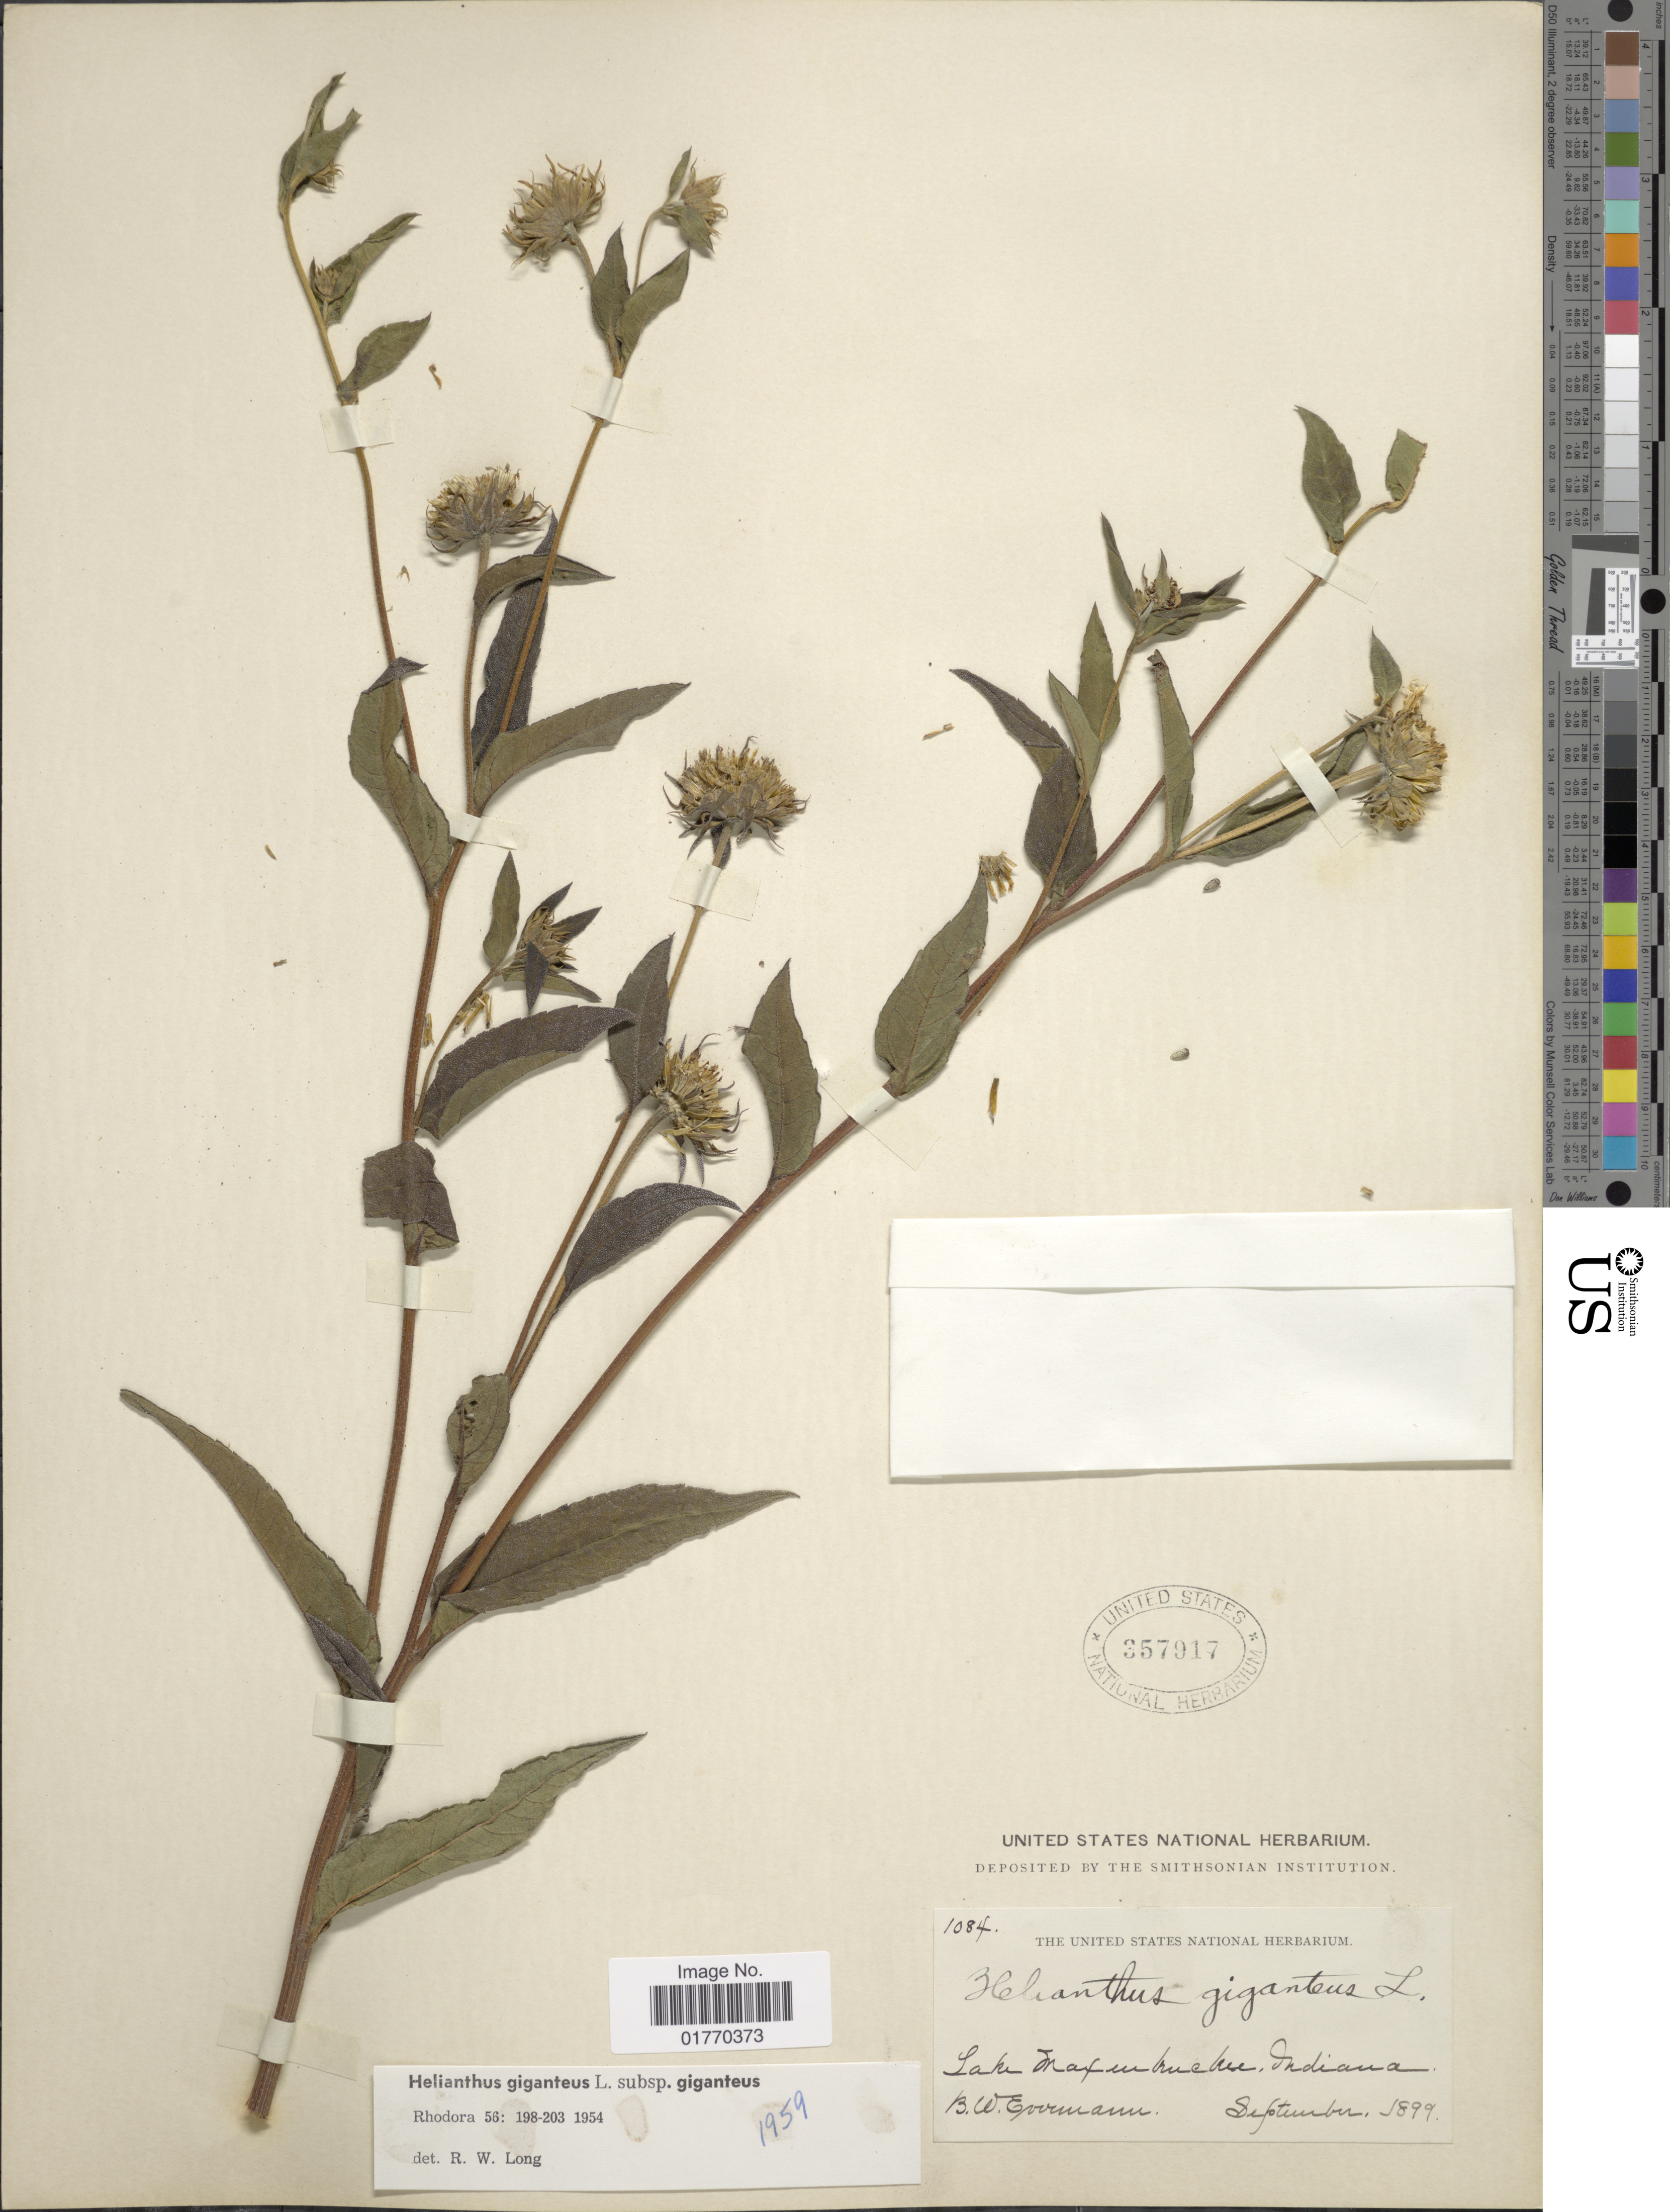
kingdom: Plantae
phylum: Tracheophyta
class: Magnoliopsida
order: Asterales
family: Asteraceae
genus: Helianthus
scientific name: Helianthus giganteus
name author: L.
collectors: B. W. Evermann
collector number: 1084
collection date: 1899-09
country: United States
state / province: Indiana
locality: Lake Maxinkuckee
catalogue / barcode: US 357917